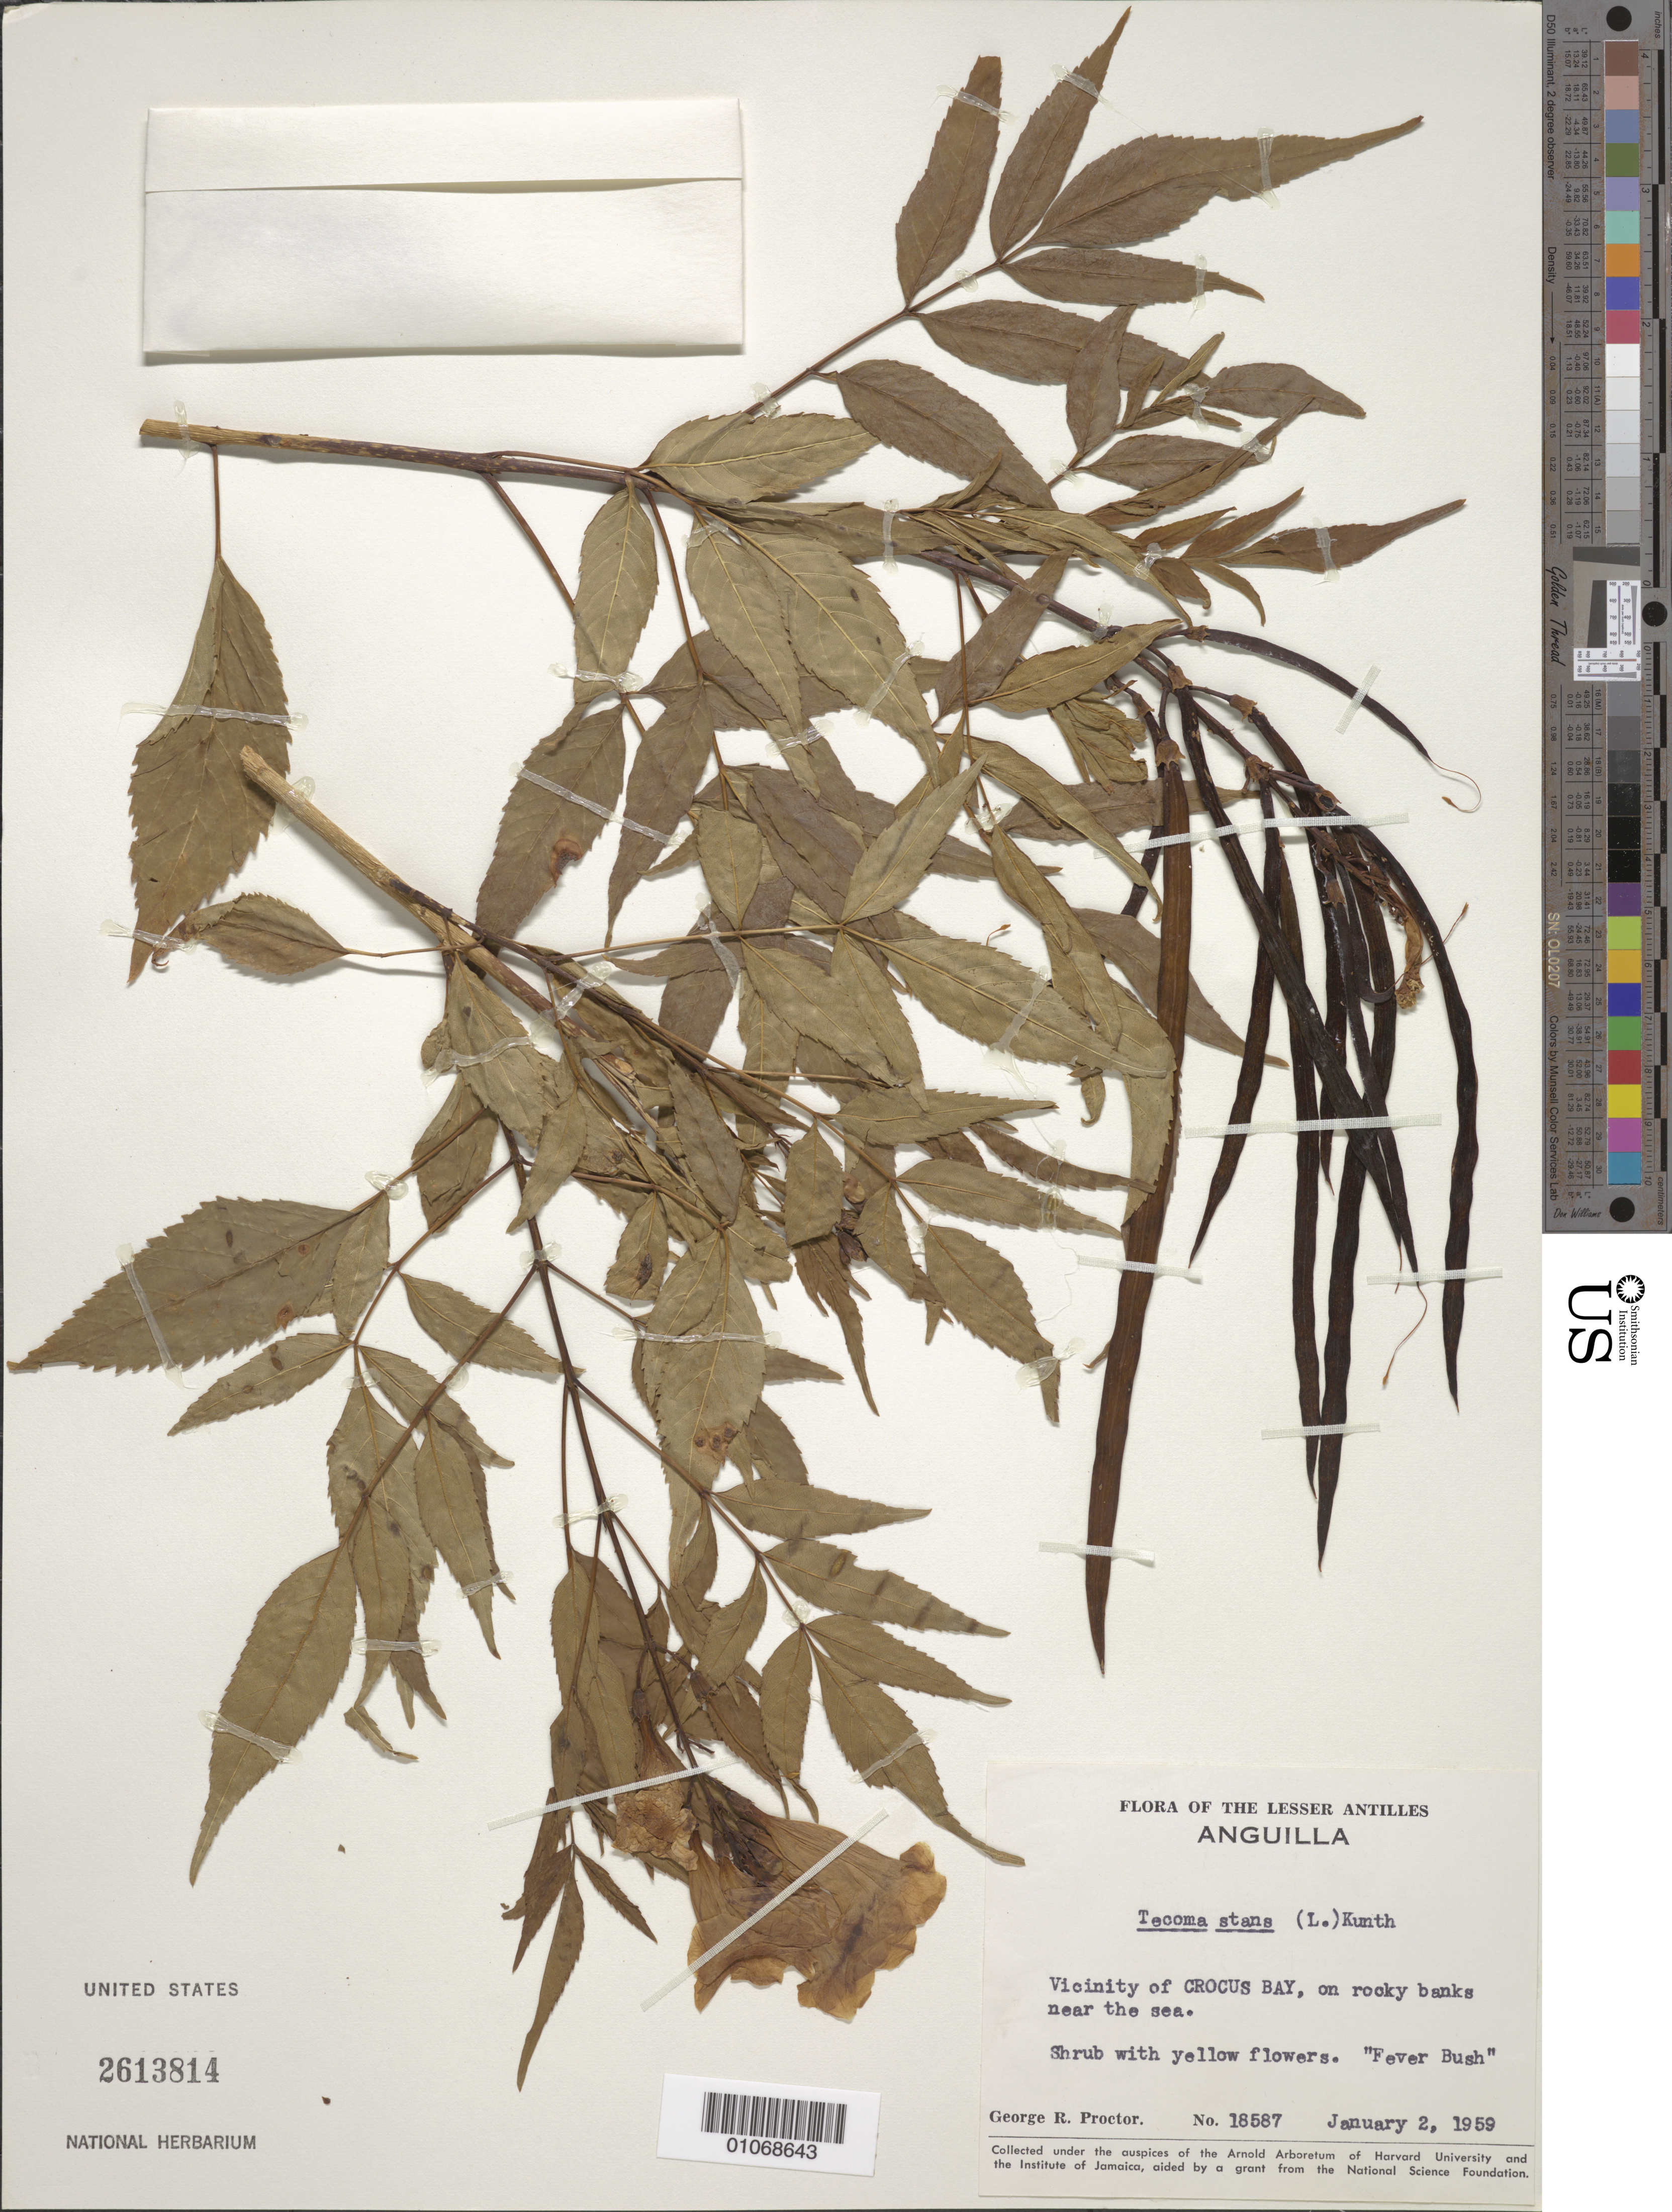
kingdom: Plantae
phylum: Tracheophyta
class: Magnoliopsida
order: Lamiales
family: Bignoniaceae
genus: Tecoma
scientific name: Tecoma stans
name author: (L.) Juss. ex Kunth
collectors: G. R. Proctor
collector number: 18587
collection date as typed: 02 Jan 1959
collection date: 1959-01-02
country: Anguilla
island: Anguilla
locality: Vicinity of Crocus Bay, on rocky banks near the sea.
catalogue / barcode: US 2613814